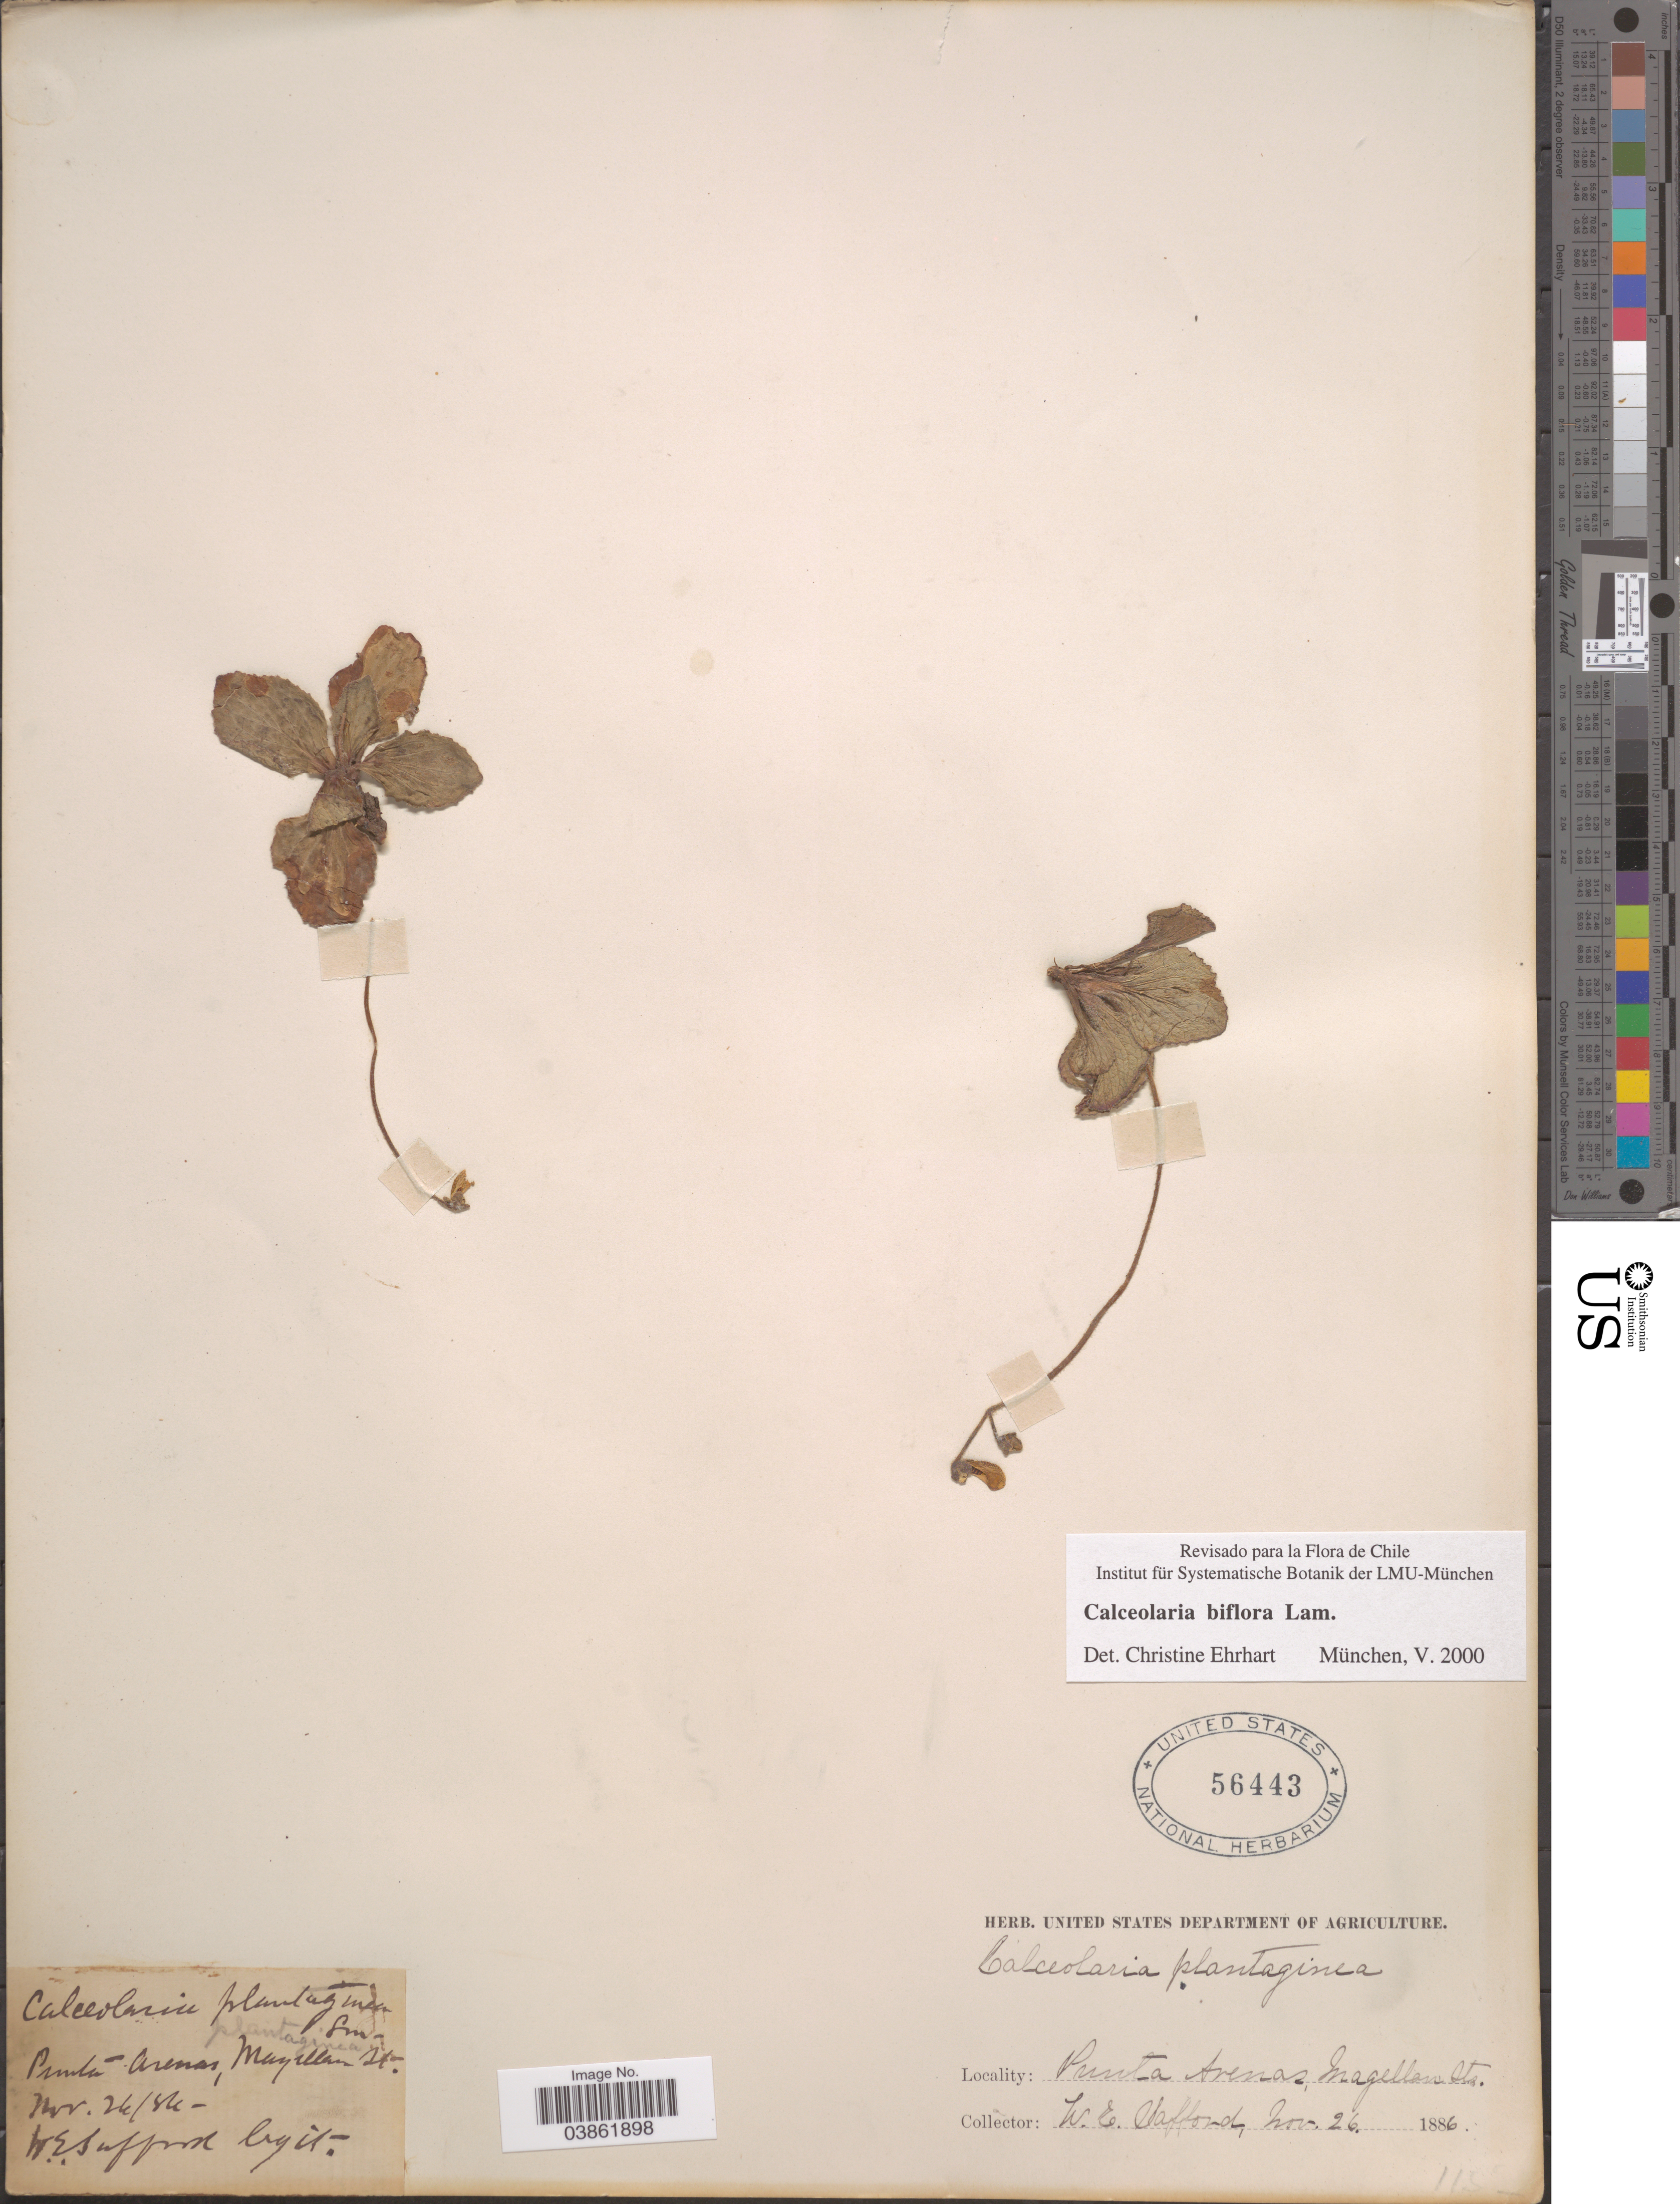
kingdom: Plantae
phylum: Tracheophyta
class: Magnoliopsida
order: Lamiales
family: Calceolariaceae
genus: Calceolaria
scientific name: Calceolaria biflora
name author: Lam.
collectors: W. E. Safford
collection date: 1886-11-26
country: Chile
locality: Punta Arenas, Magellan Sts.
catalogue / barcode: US 56443